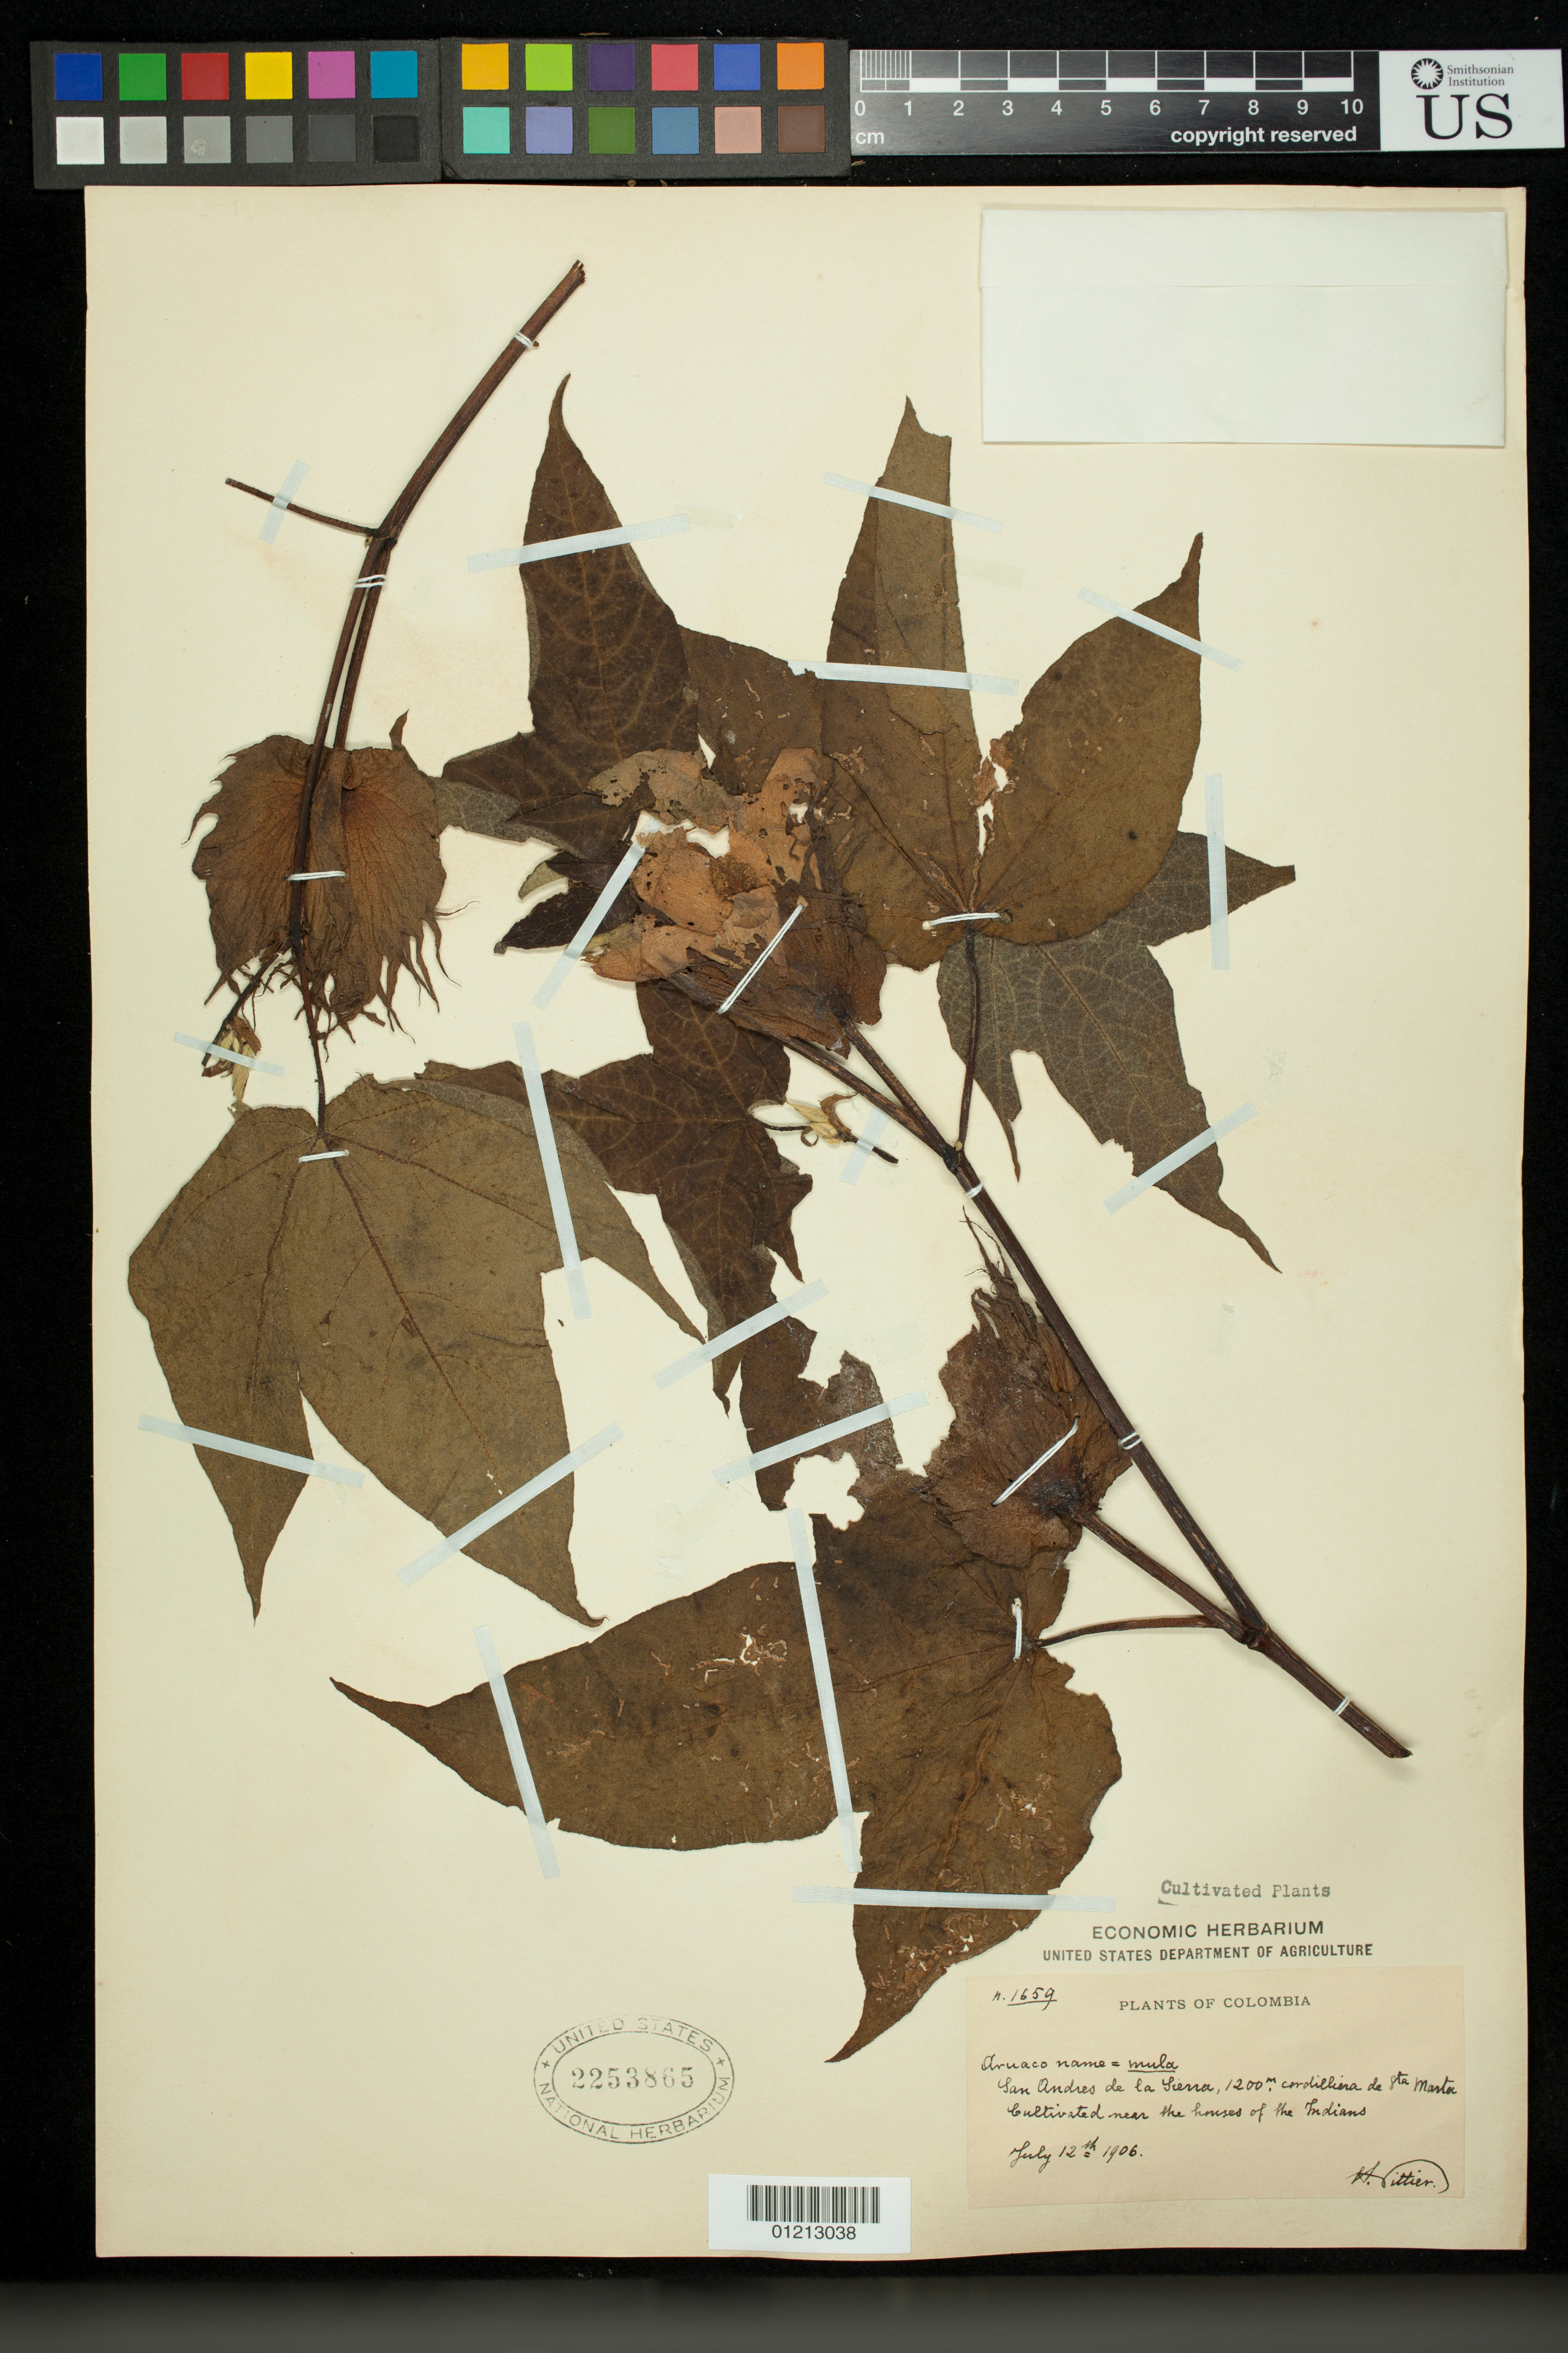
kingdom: Plantae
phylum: Tracheophyta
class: Magnoliopsida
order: Malvales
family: Malvaceae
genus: Gossypium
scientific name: Gossypium peruvianum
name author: Cav.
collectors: H. F. Pittier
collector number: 1659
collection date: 1906-07-12 or 1906-12-07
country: Colombia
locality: San Andres de la Sierra, cordilliera de Sta. Marta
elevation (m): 1200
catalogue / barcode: US 2253865